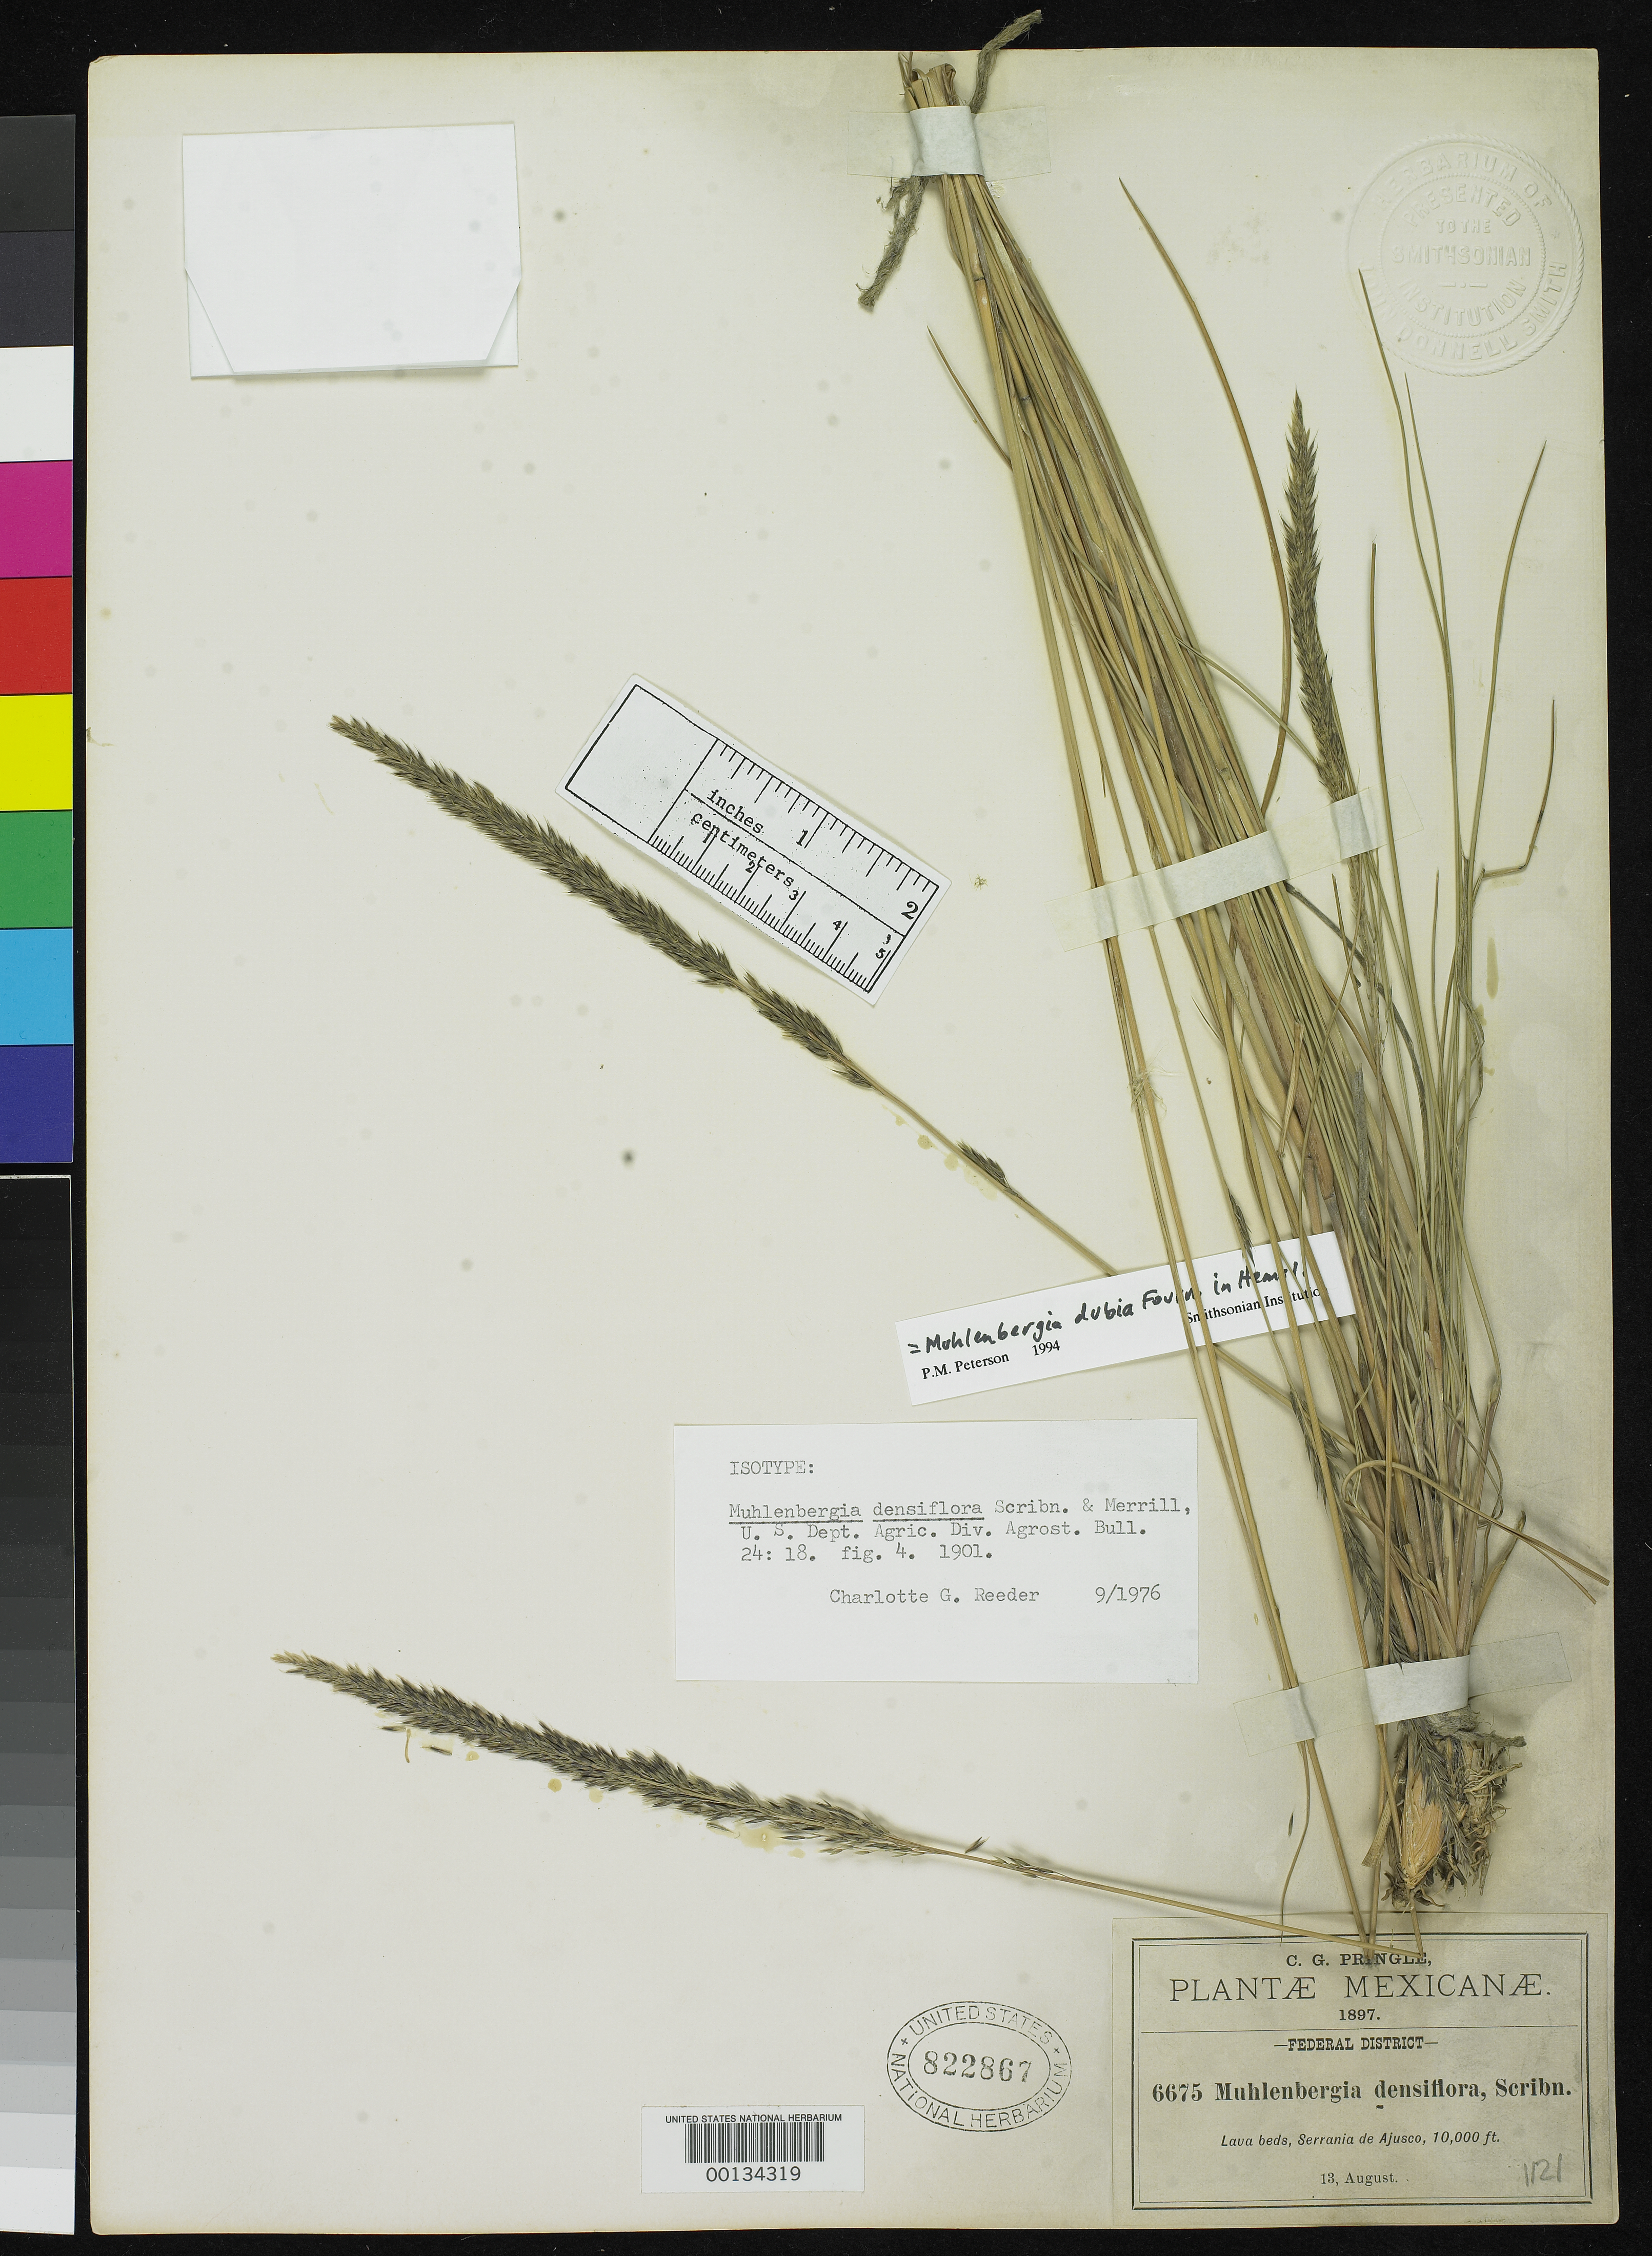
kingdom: Plantae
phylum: Tracheophyta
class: Liliopsida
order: Poales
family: Poaceae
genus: Muhlenbergia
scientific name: Muhlenbergia densiflora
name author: Scribn. & Merr.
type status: Isotype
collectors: C. G. Pringle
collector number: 6675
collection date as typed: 13 Aug 1897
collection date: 1897-08-13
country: Mexico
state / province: Distrito Federal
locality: Serrania de Ajusco, lava beds.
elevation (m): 3048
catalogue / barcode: US 822867